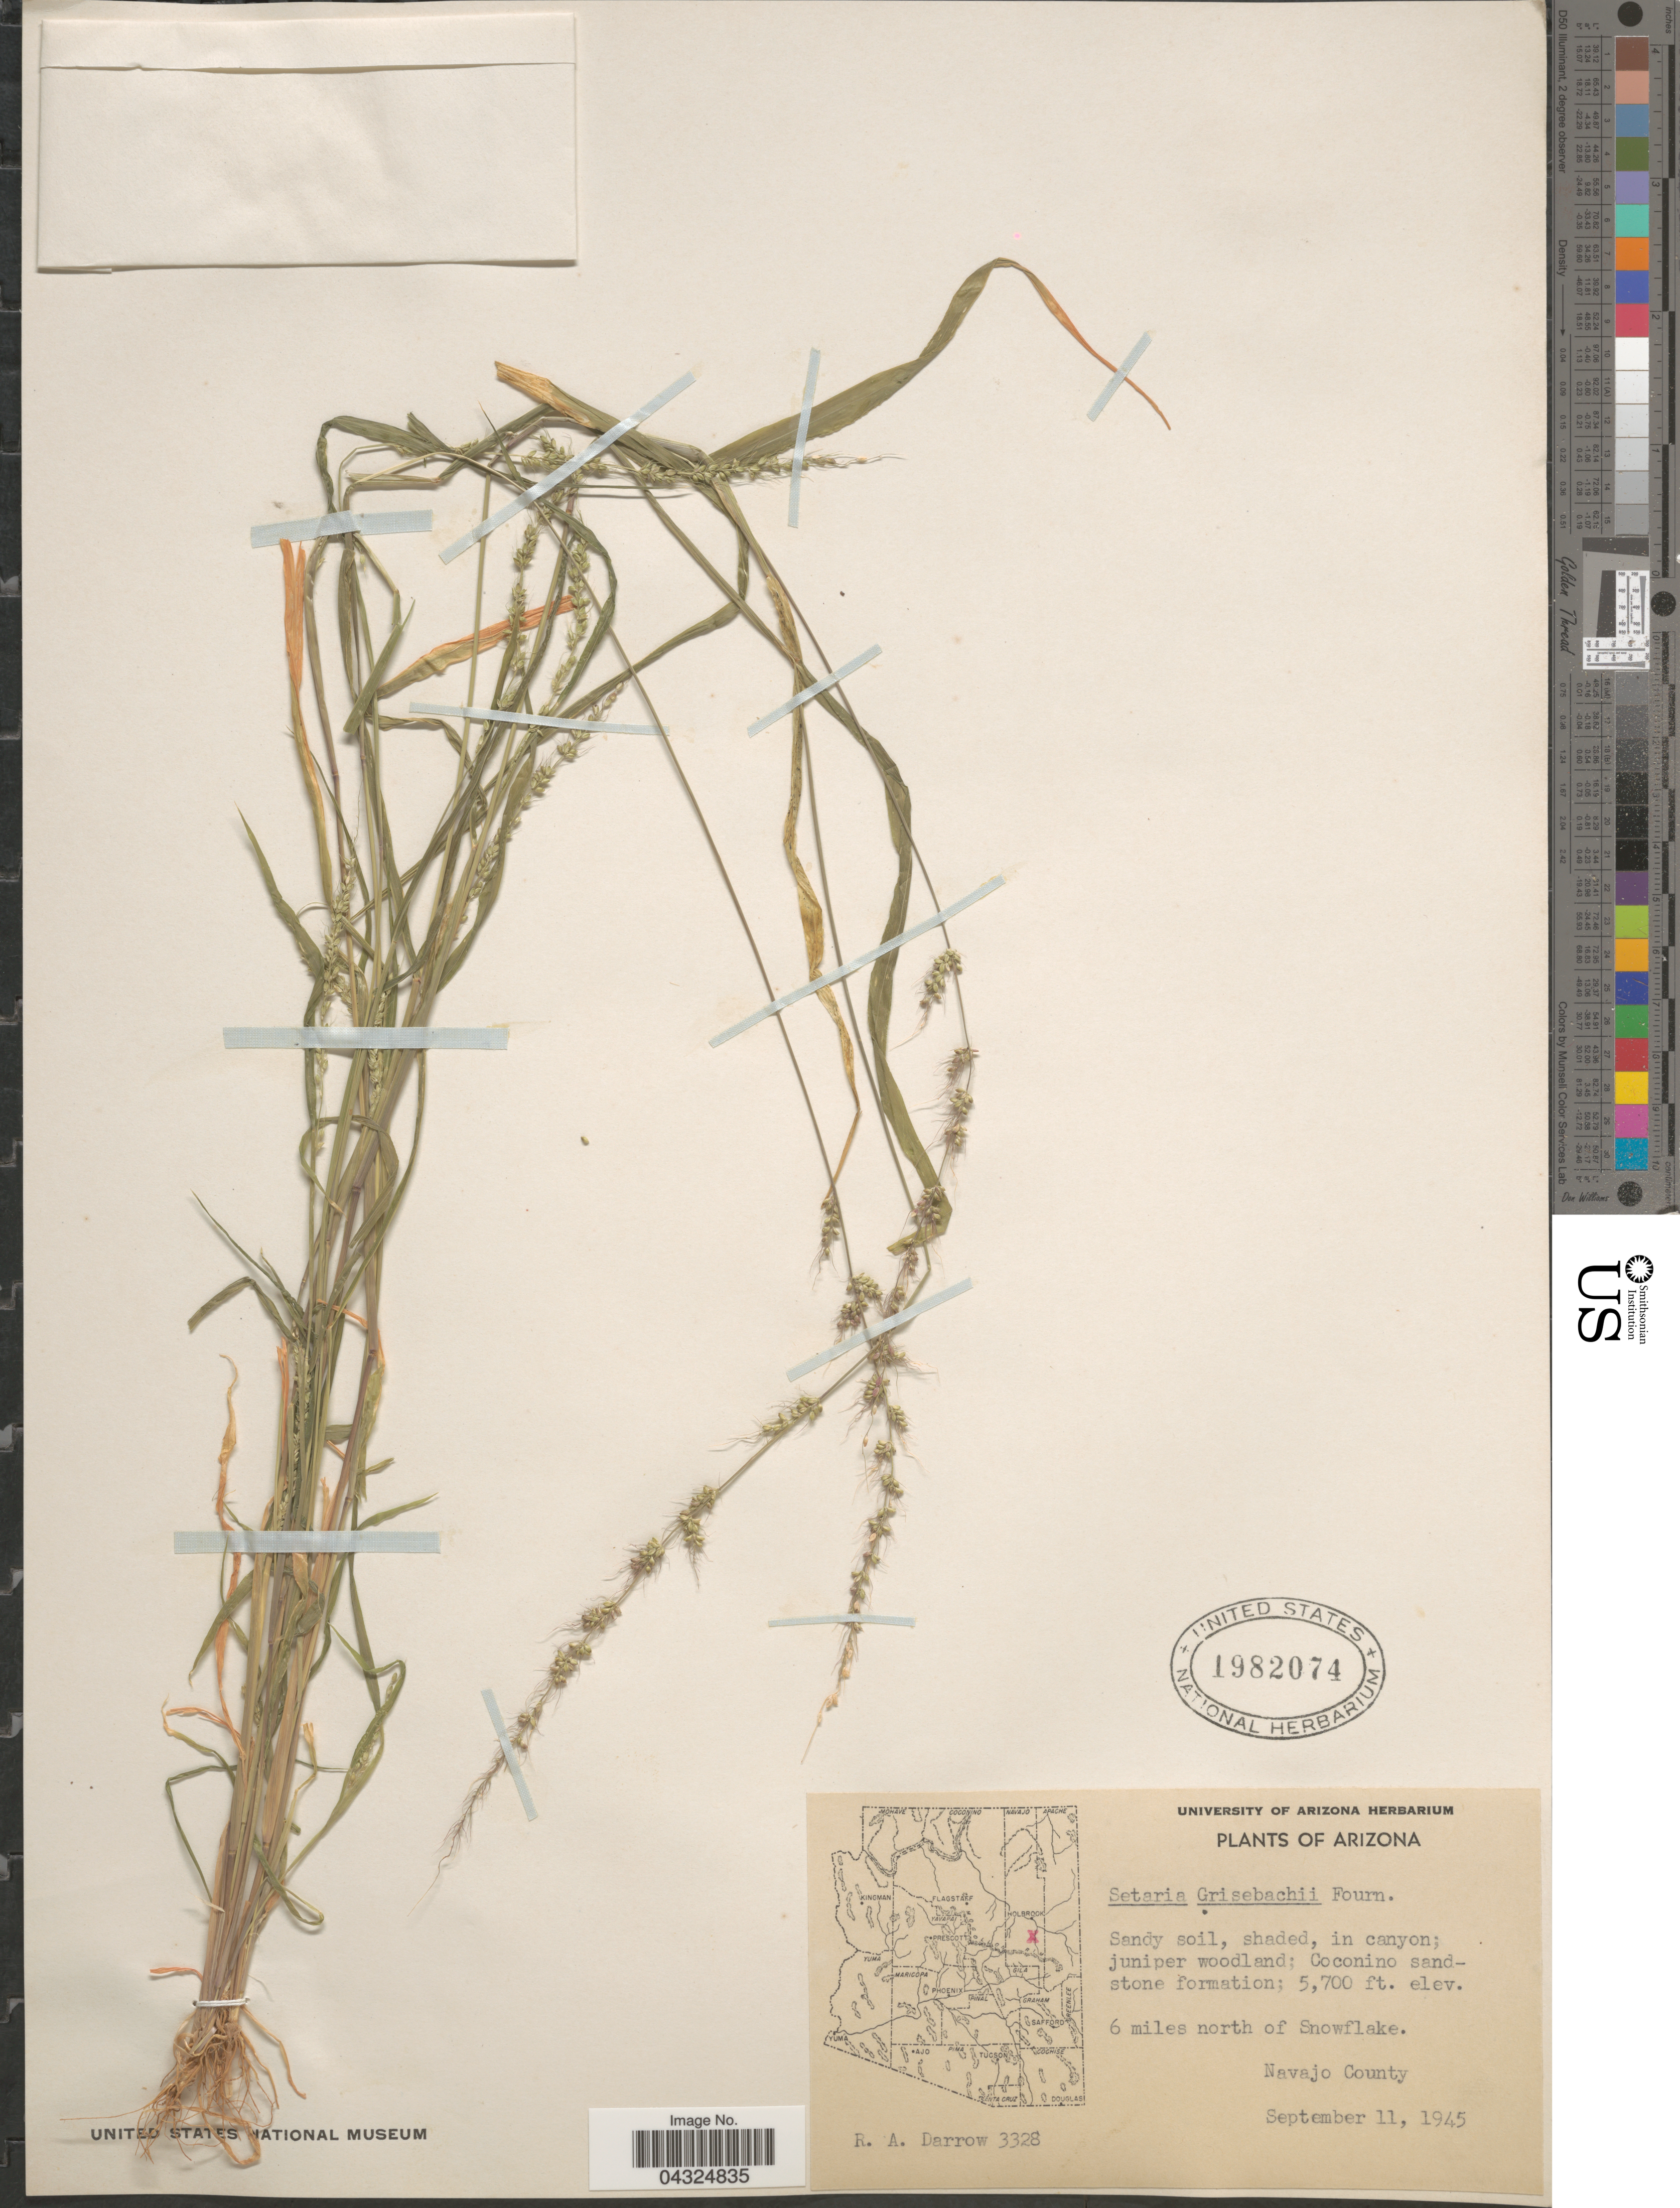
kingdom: Plantae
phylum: Tracheophyta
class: Liliopsida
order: Poales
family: Poaceae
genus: Setaria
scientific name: Setaria grisebachii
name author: E. Fourn.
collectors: R. A. Darrow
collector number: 3328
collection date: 1945-09-11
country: United States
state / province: Arizona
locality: Sandy soil, shaded, in canyon; juniper woodland; Coconino sandstone formation. 6 miles north of Snowflake. Navajo County.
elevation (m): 1737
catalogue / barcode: US 1982074